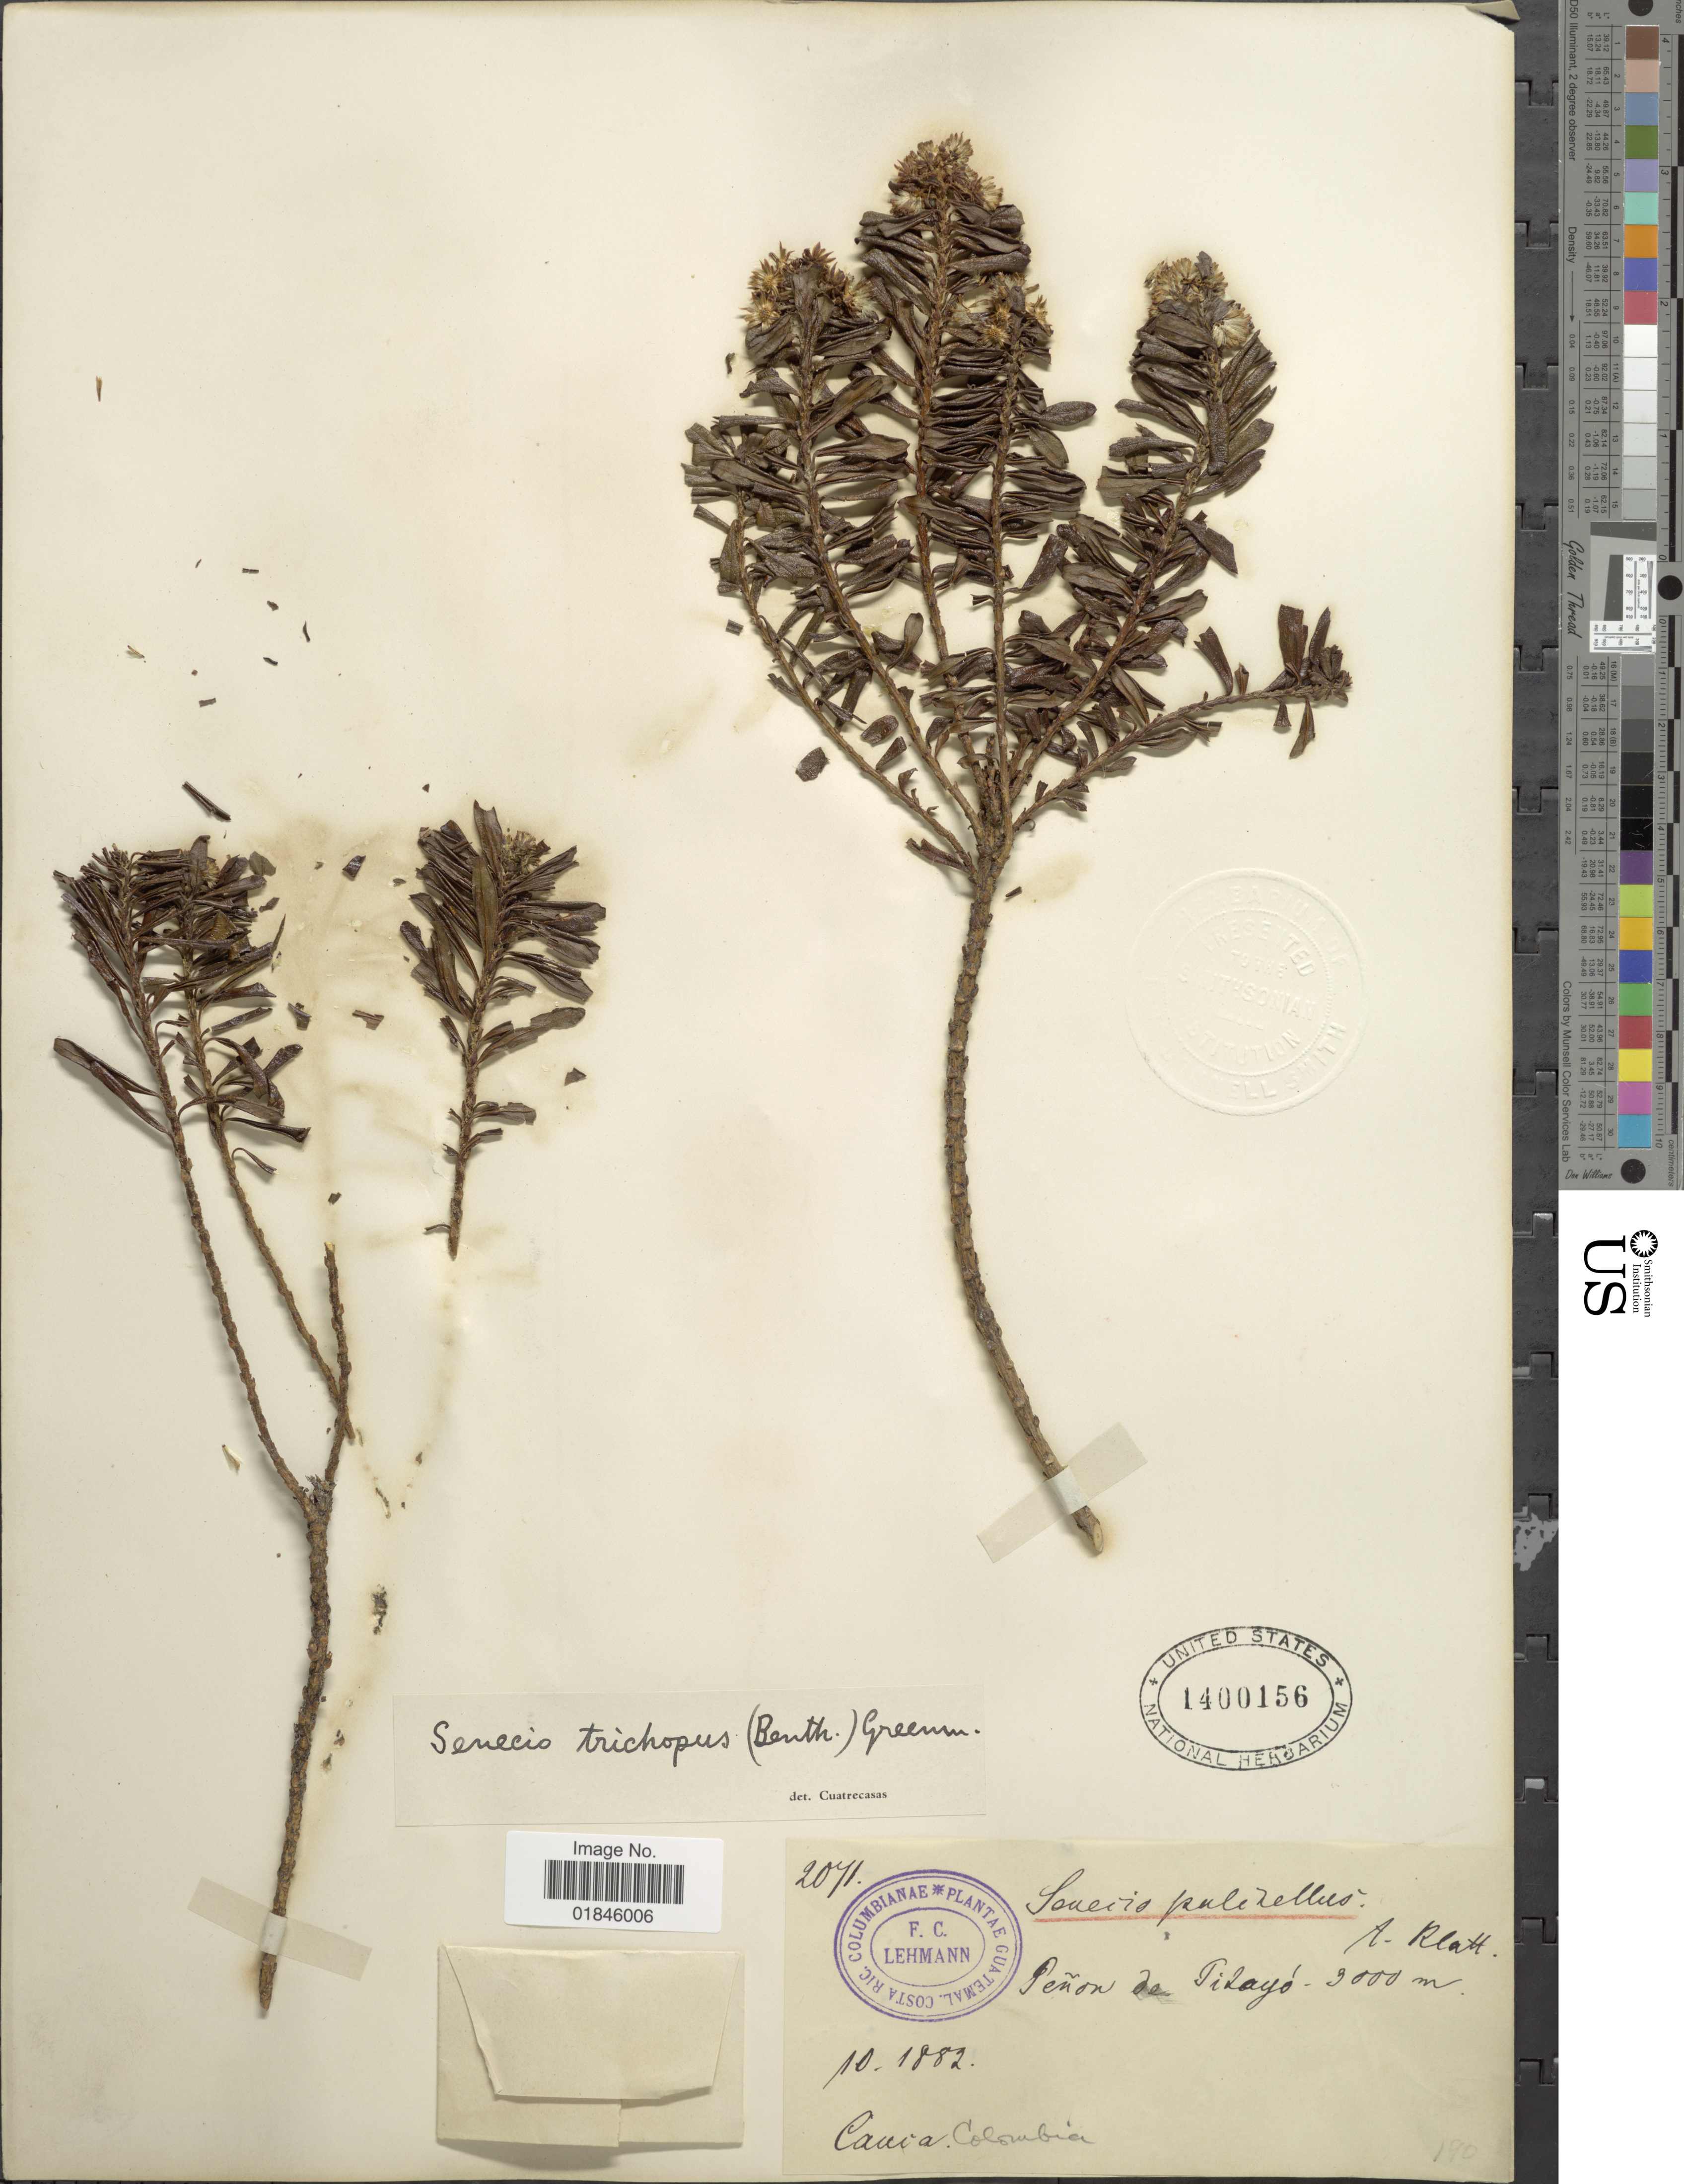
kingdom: Plantae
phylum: Tracheophyta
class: Magnoliopsida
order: Asterales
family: Asteraceae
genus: Pentacalia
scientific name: Pentacalia trichopus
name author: (Benth.) Cuatrec.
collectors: F. C. Lehmann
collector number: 2071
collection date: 1882-10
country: Colombia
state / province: Cauca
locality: Peñon de Tidayó. Cauca, Colombia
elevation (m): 3000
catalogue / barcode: US 1400156